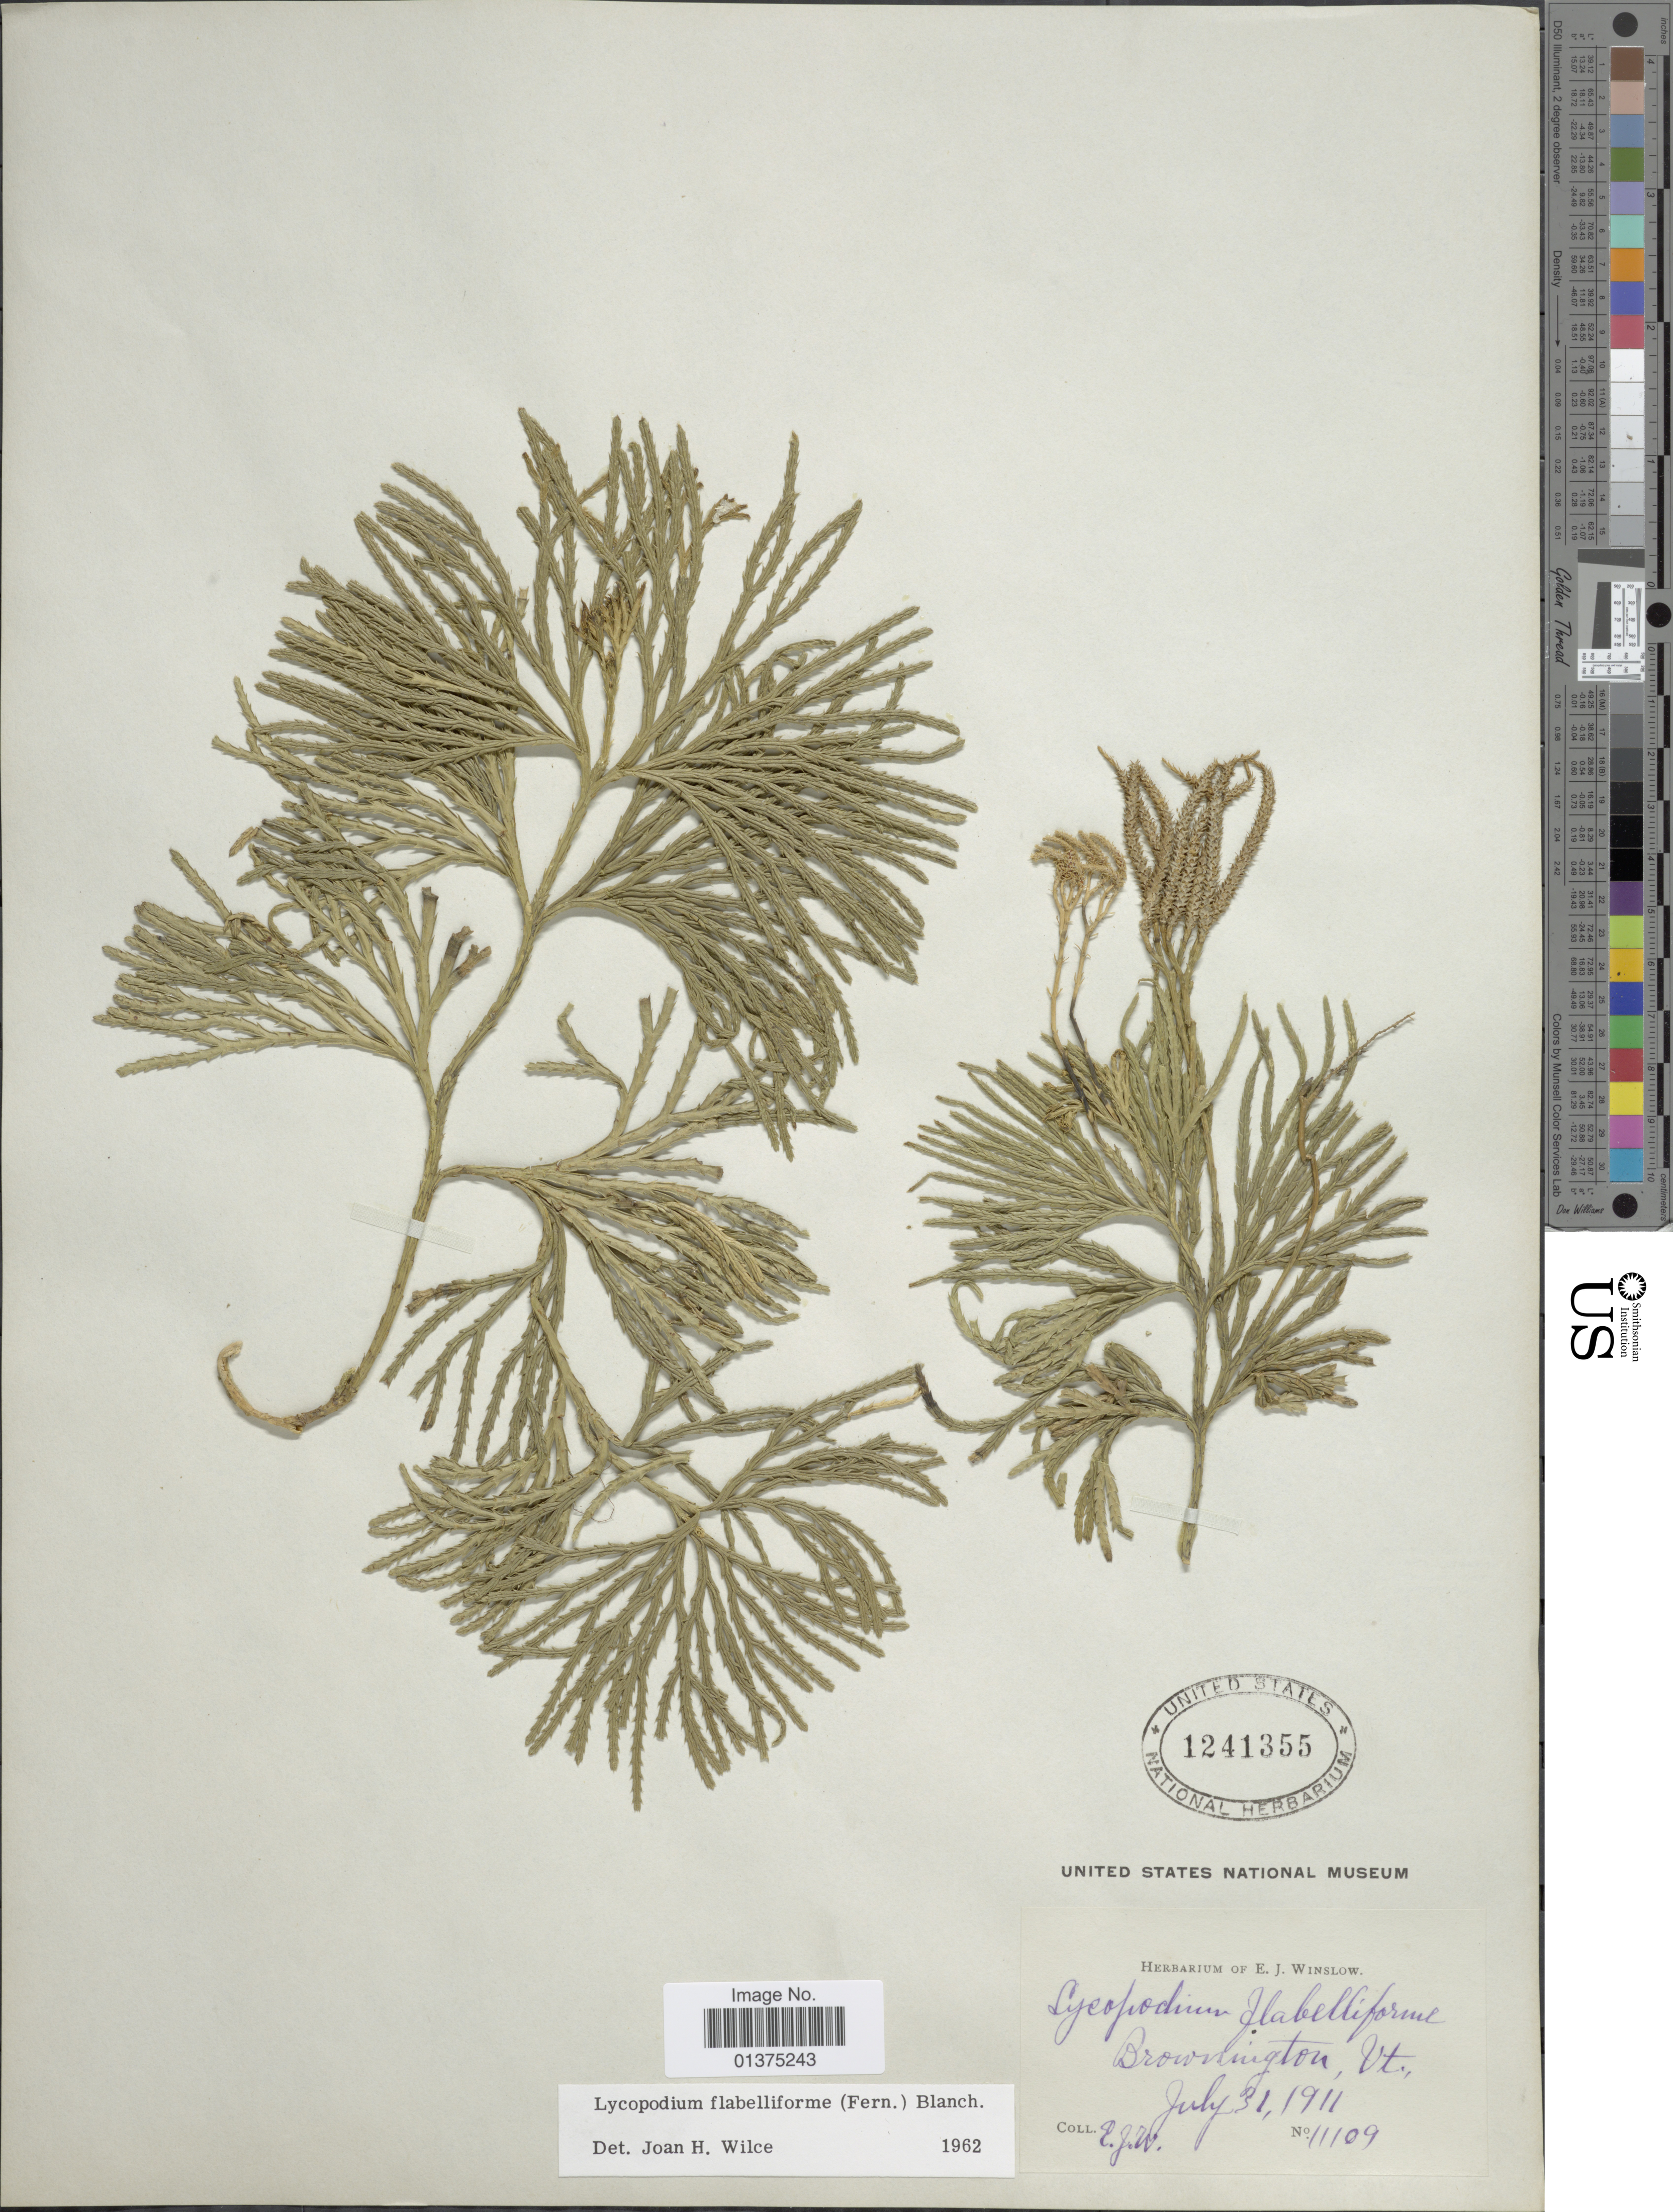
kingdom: Plantae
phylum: Tracheophyta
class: Lycopodiopsida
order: Lycopodiales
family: Lycopodiaceae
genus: Diphasiastrum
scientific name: Diphasiastrum digitatum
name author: (Dill. ex A. Braun) Holub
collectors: E. Winslow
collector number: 11109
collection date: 1911-07-31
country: United States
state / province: Vermont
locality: Brownnigton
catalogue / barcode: US 1241355